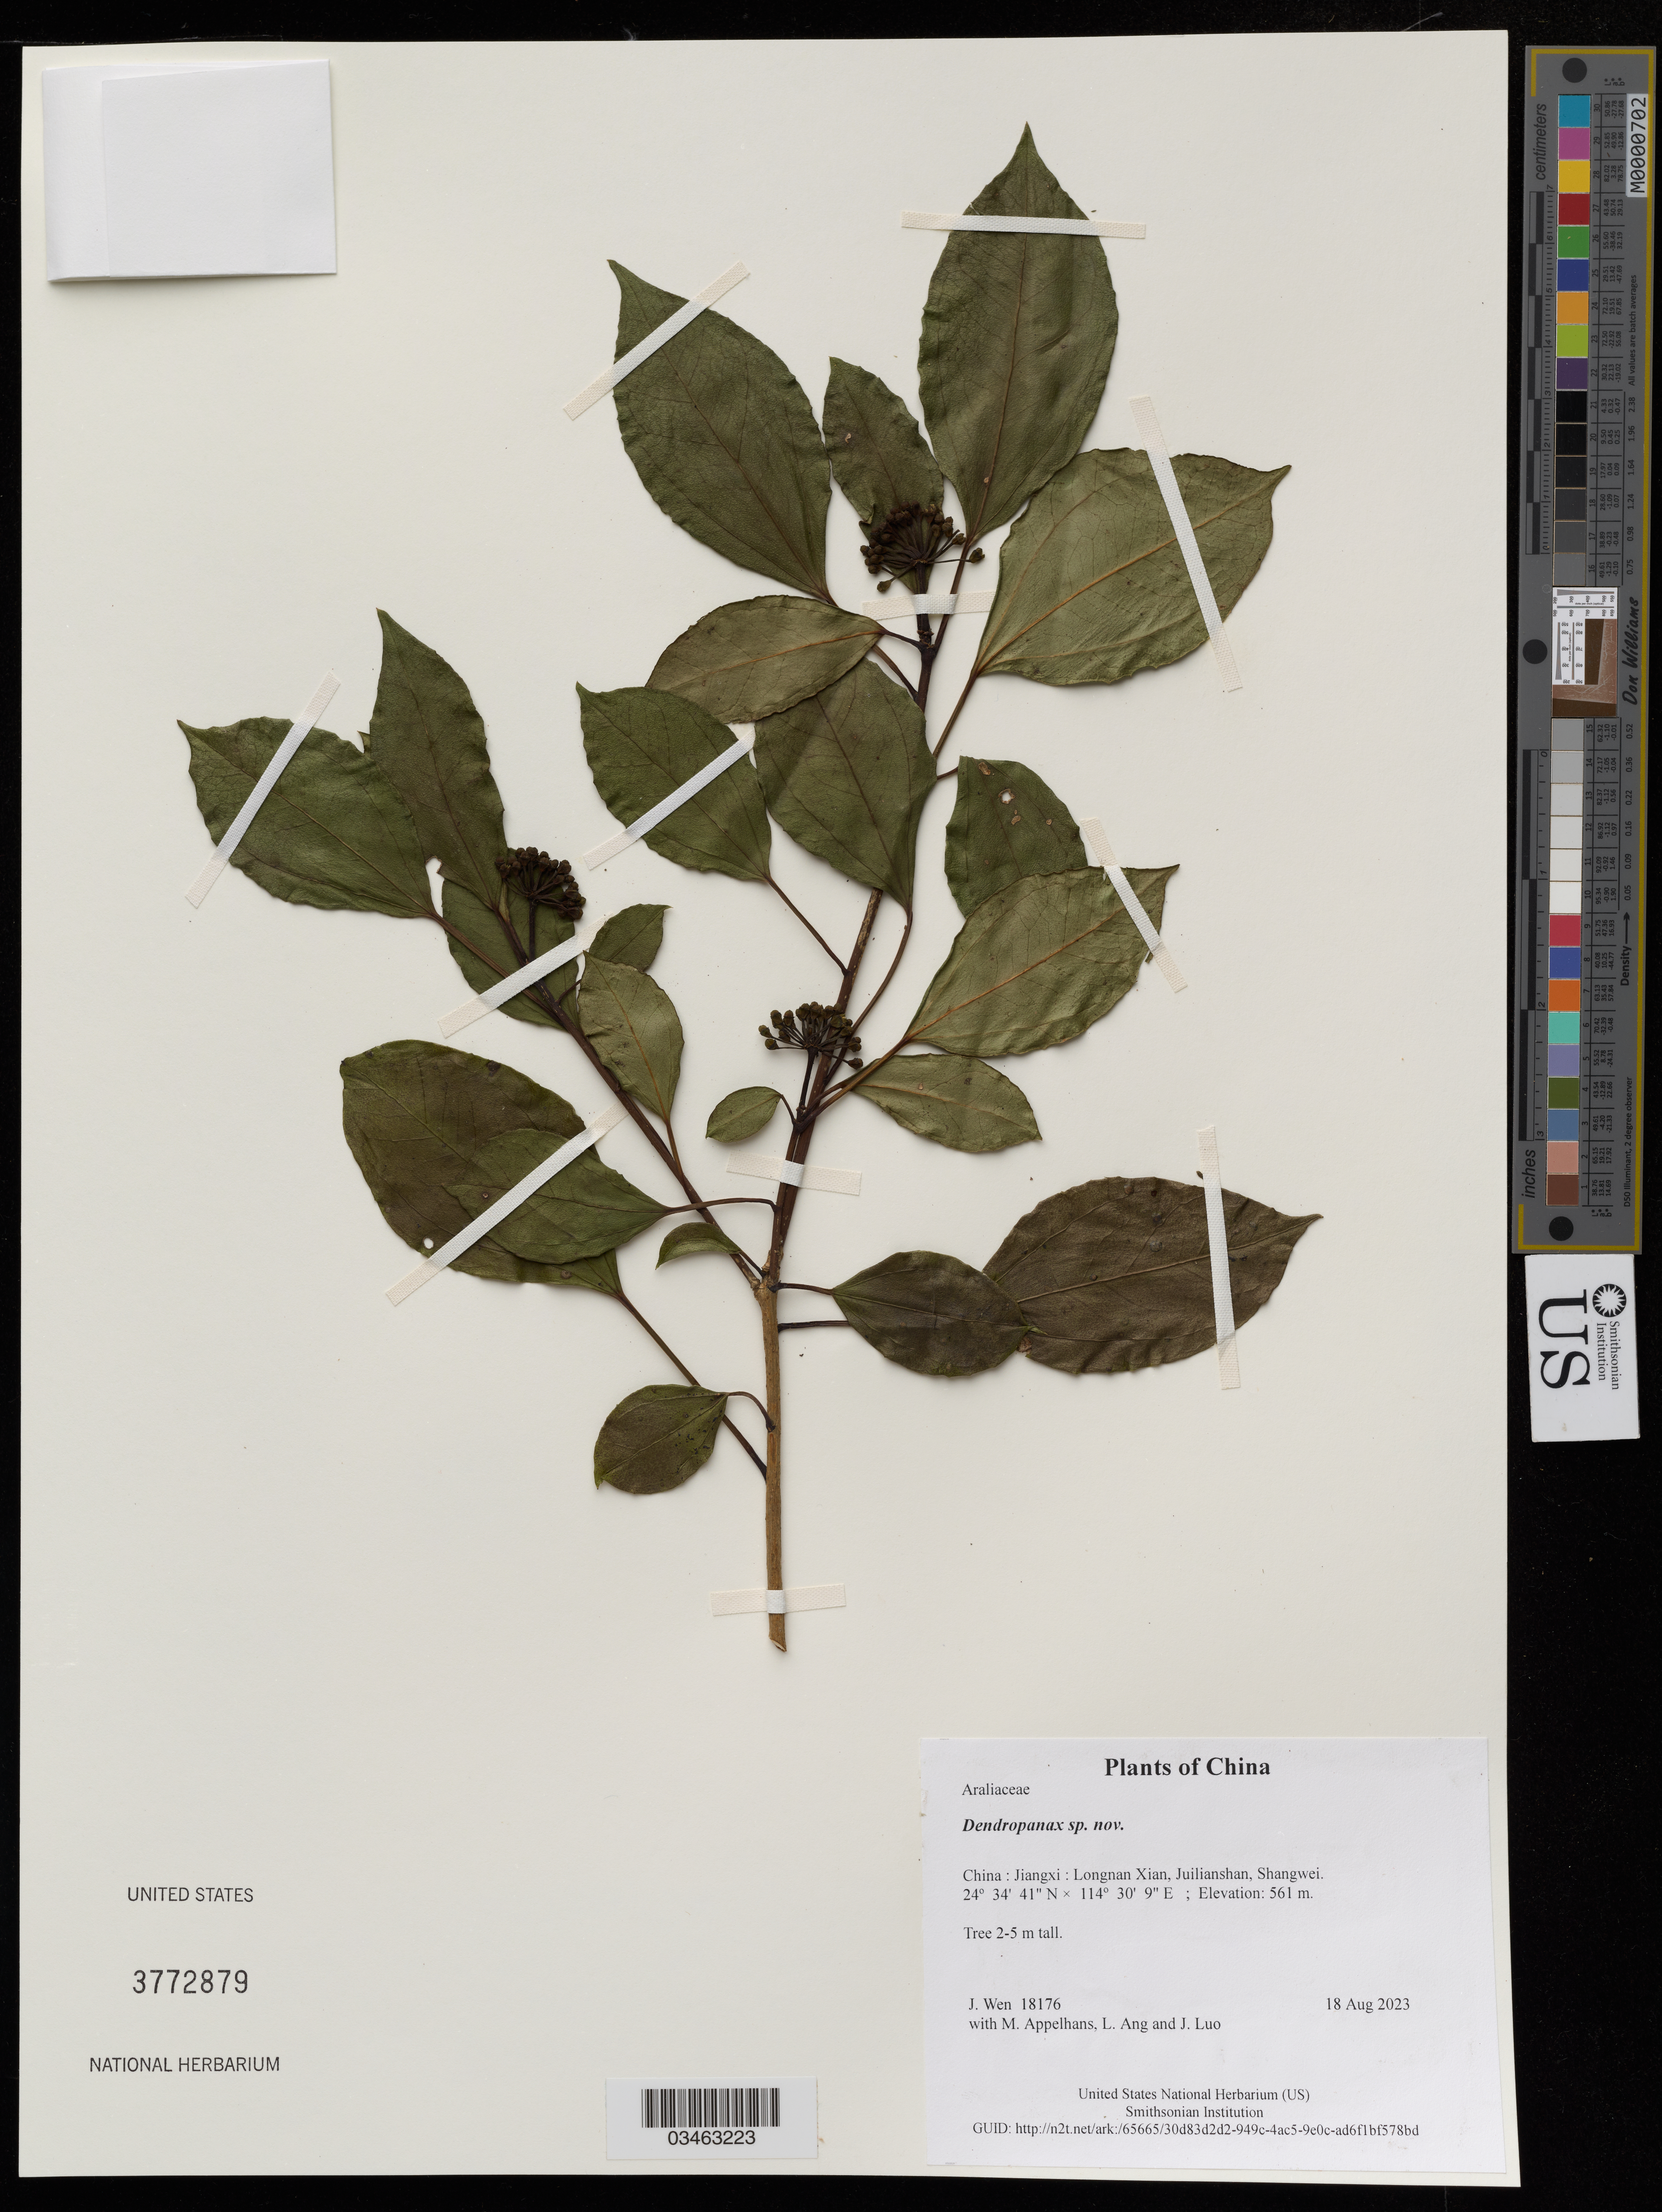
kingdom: Plantae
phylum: Tracheophyta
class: Magnoliopsida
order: Apiales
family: Araliaceae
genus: Dendropanax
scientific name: Dendropanax sp. nov.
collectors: J. Wen, M. Appelhans, L. Ang & J. Luo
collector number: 18176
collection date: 2023-08-18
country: China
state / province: Jiangxi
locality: Longnan Xian, Juilianshan, Shangwei.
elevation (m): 561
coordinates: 24 34 41 N, 114 30 09 E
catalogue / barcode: US 3772879